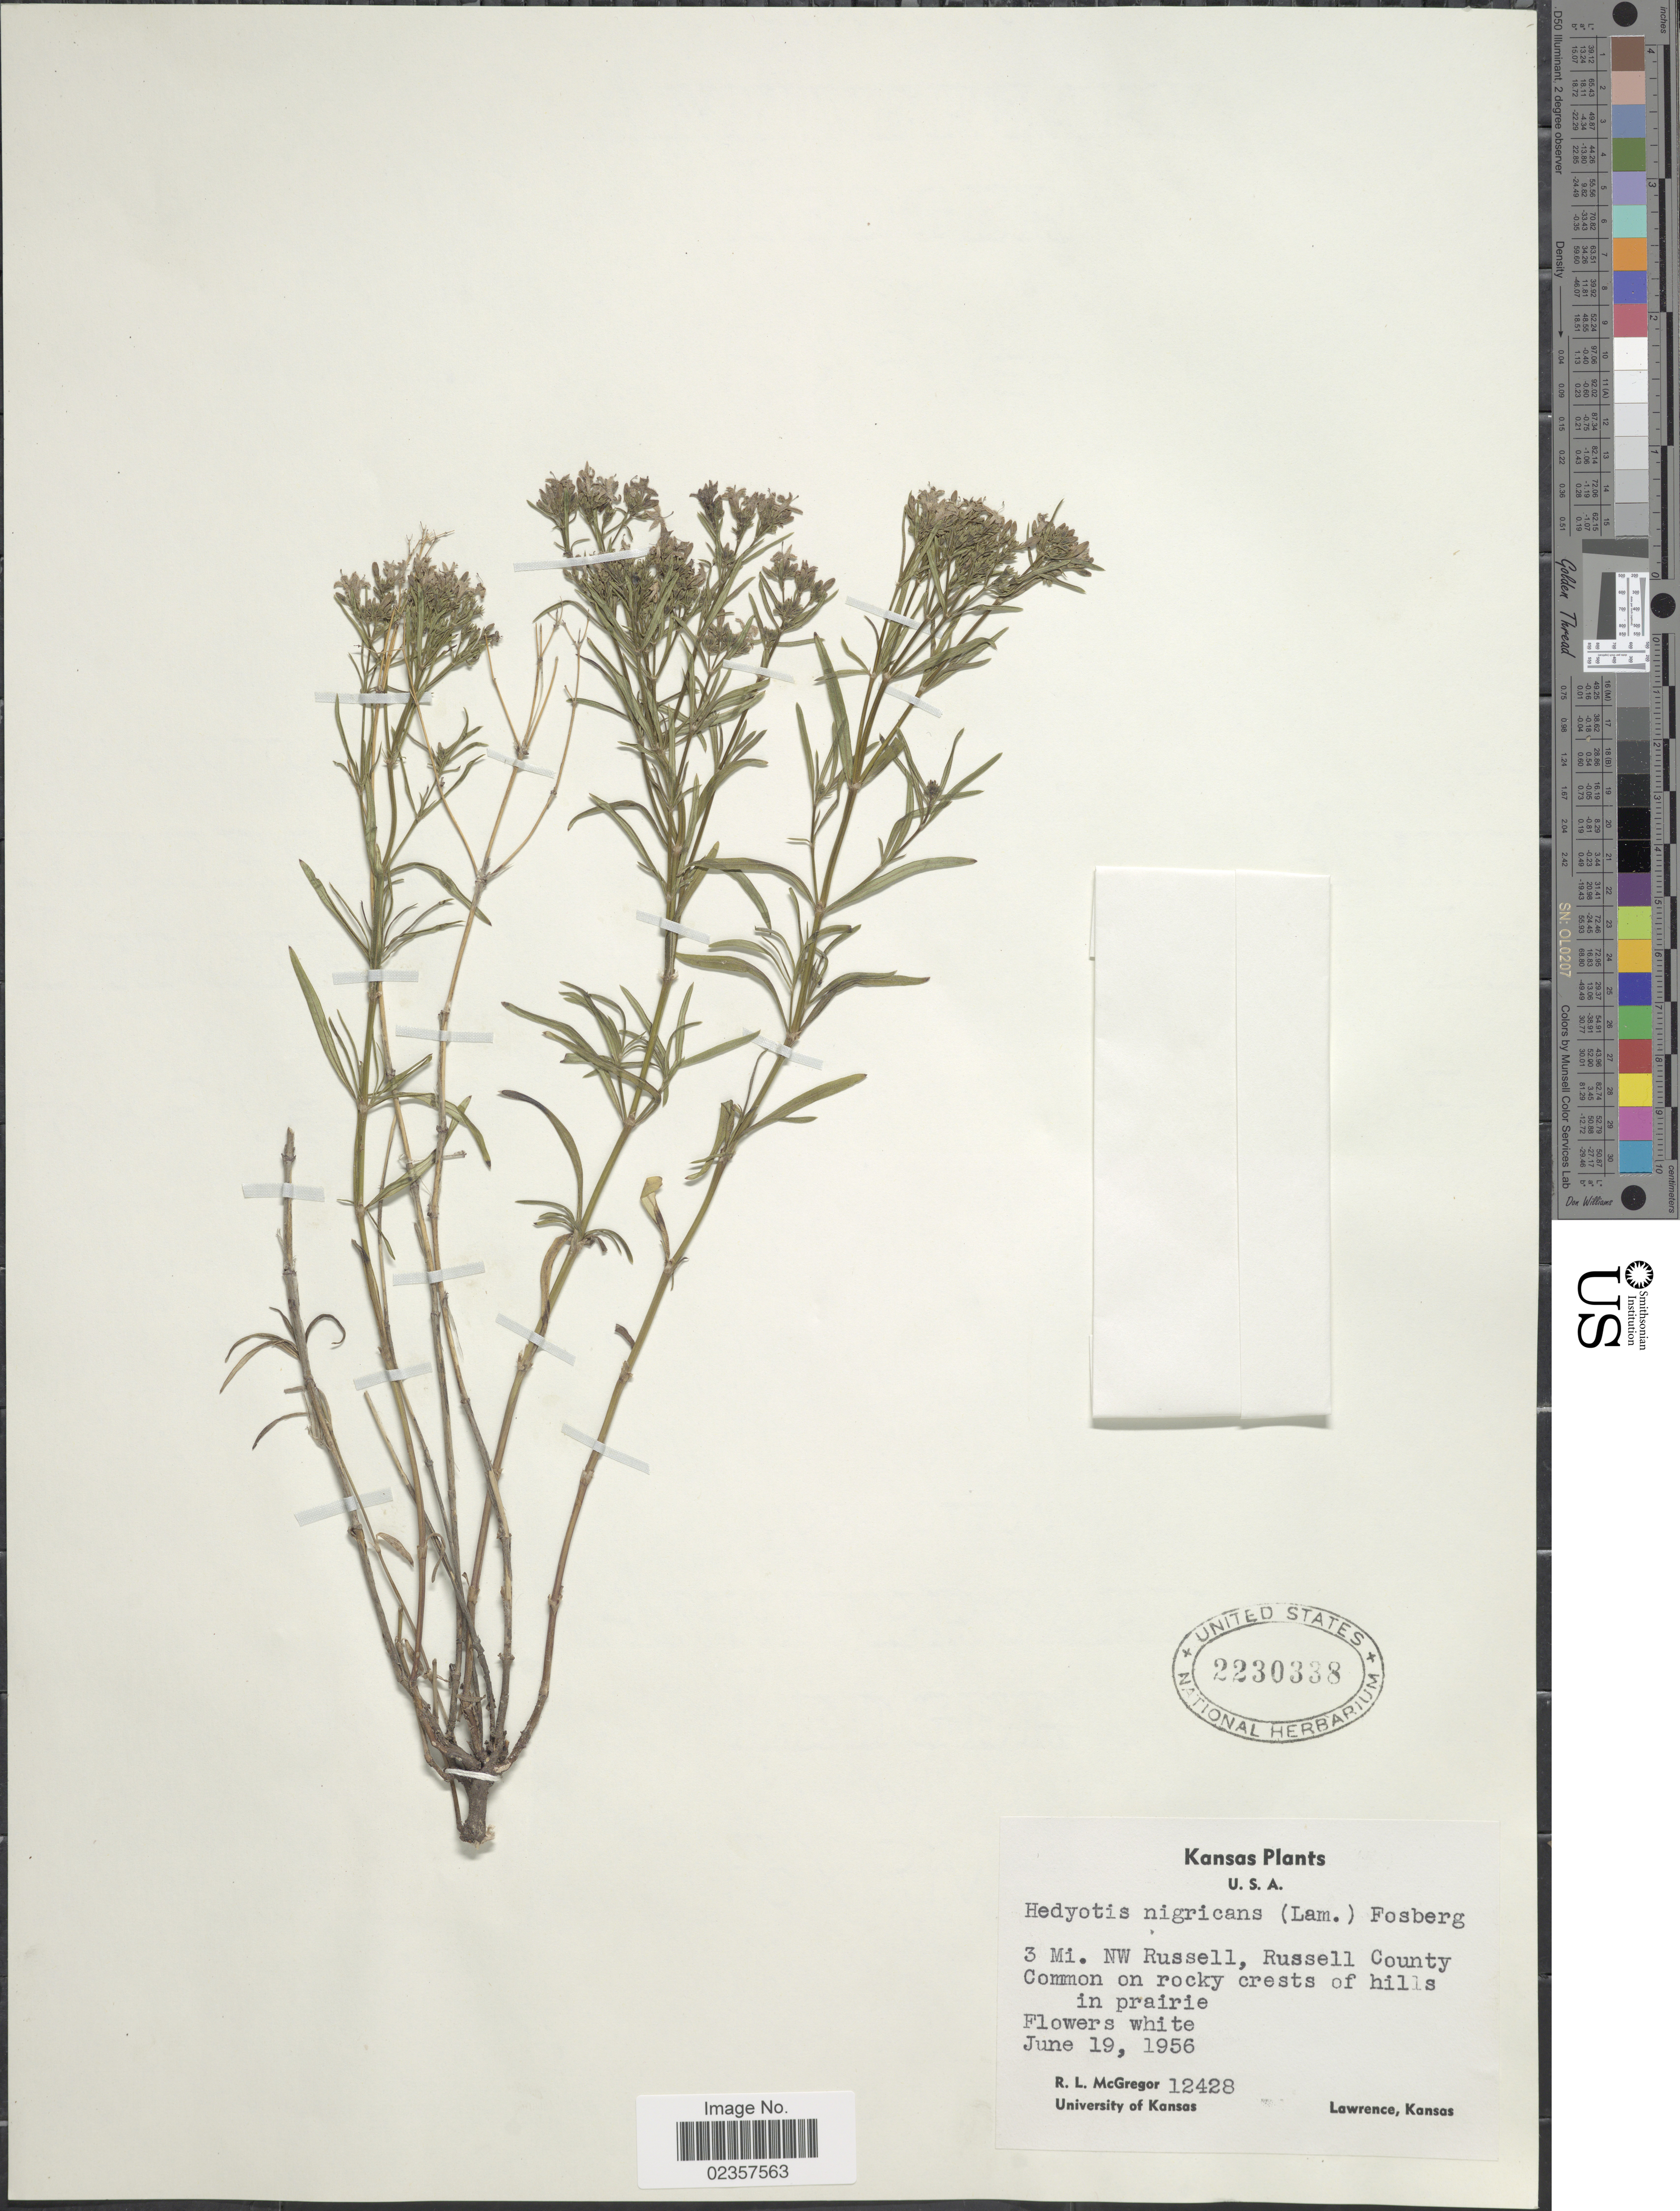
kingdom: Plantae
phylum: Tracheophyta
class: Magnoliopsida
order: Gentianales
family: Rubiaceae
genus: Houstonia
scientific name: Houstonia nigricans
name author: (Lam.) Fernald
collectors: R. McGregor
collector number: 12428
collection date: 1956-06-19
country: United States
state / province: Kansas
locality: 3 Mi. NW Russell, Russell County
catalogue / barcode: US 2230338